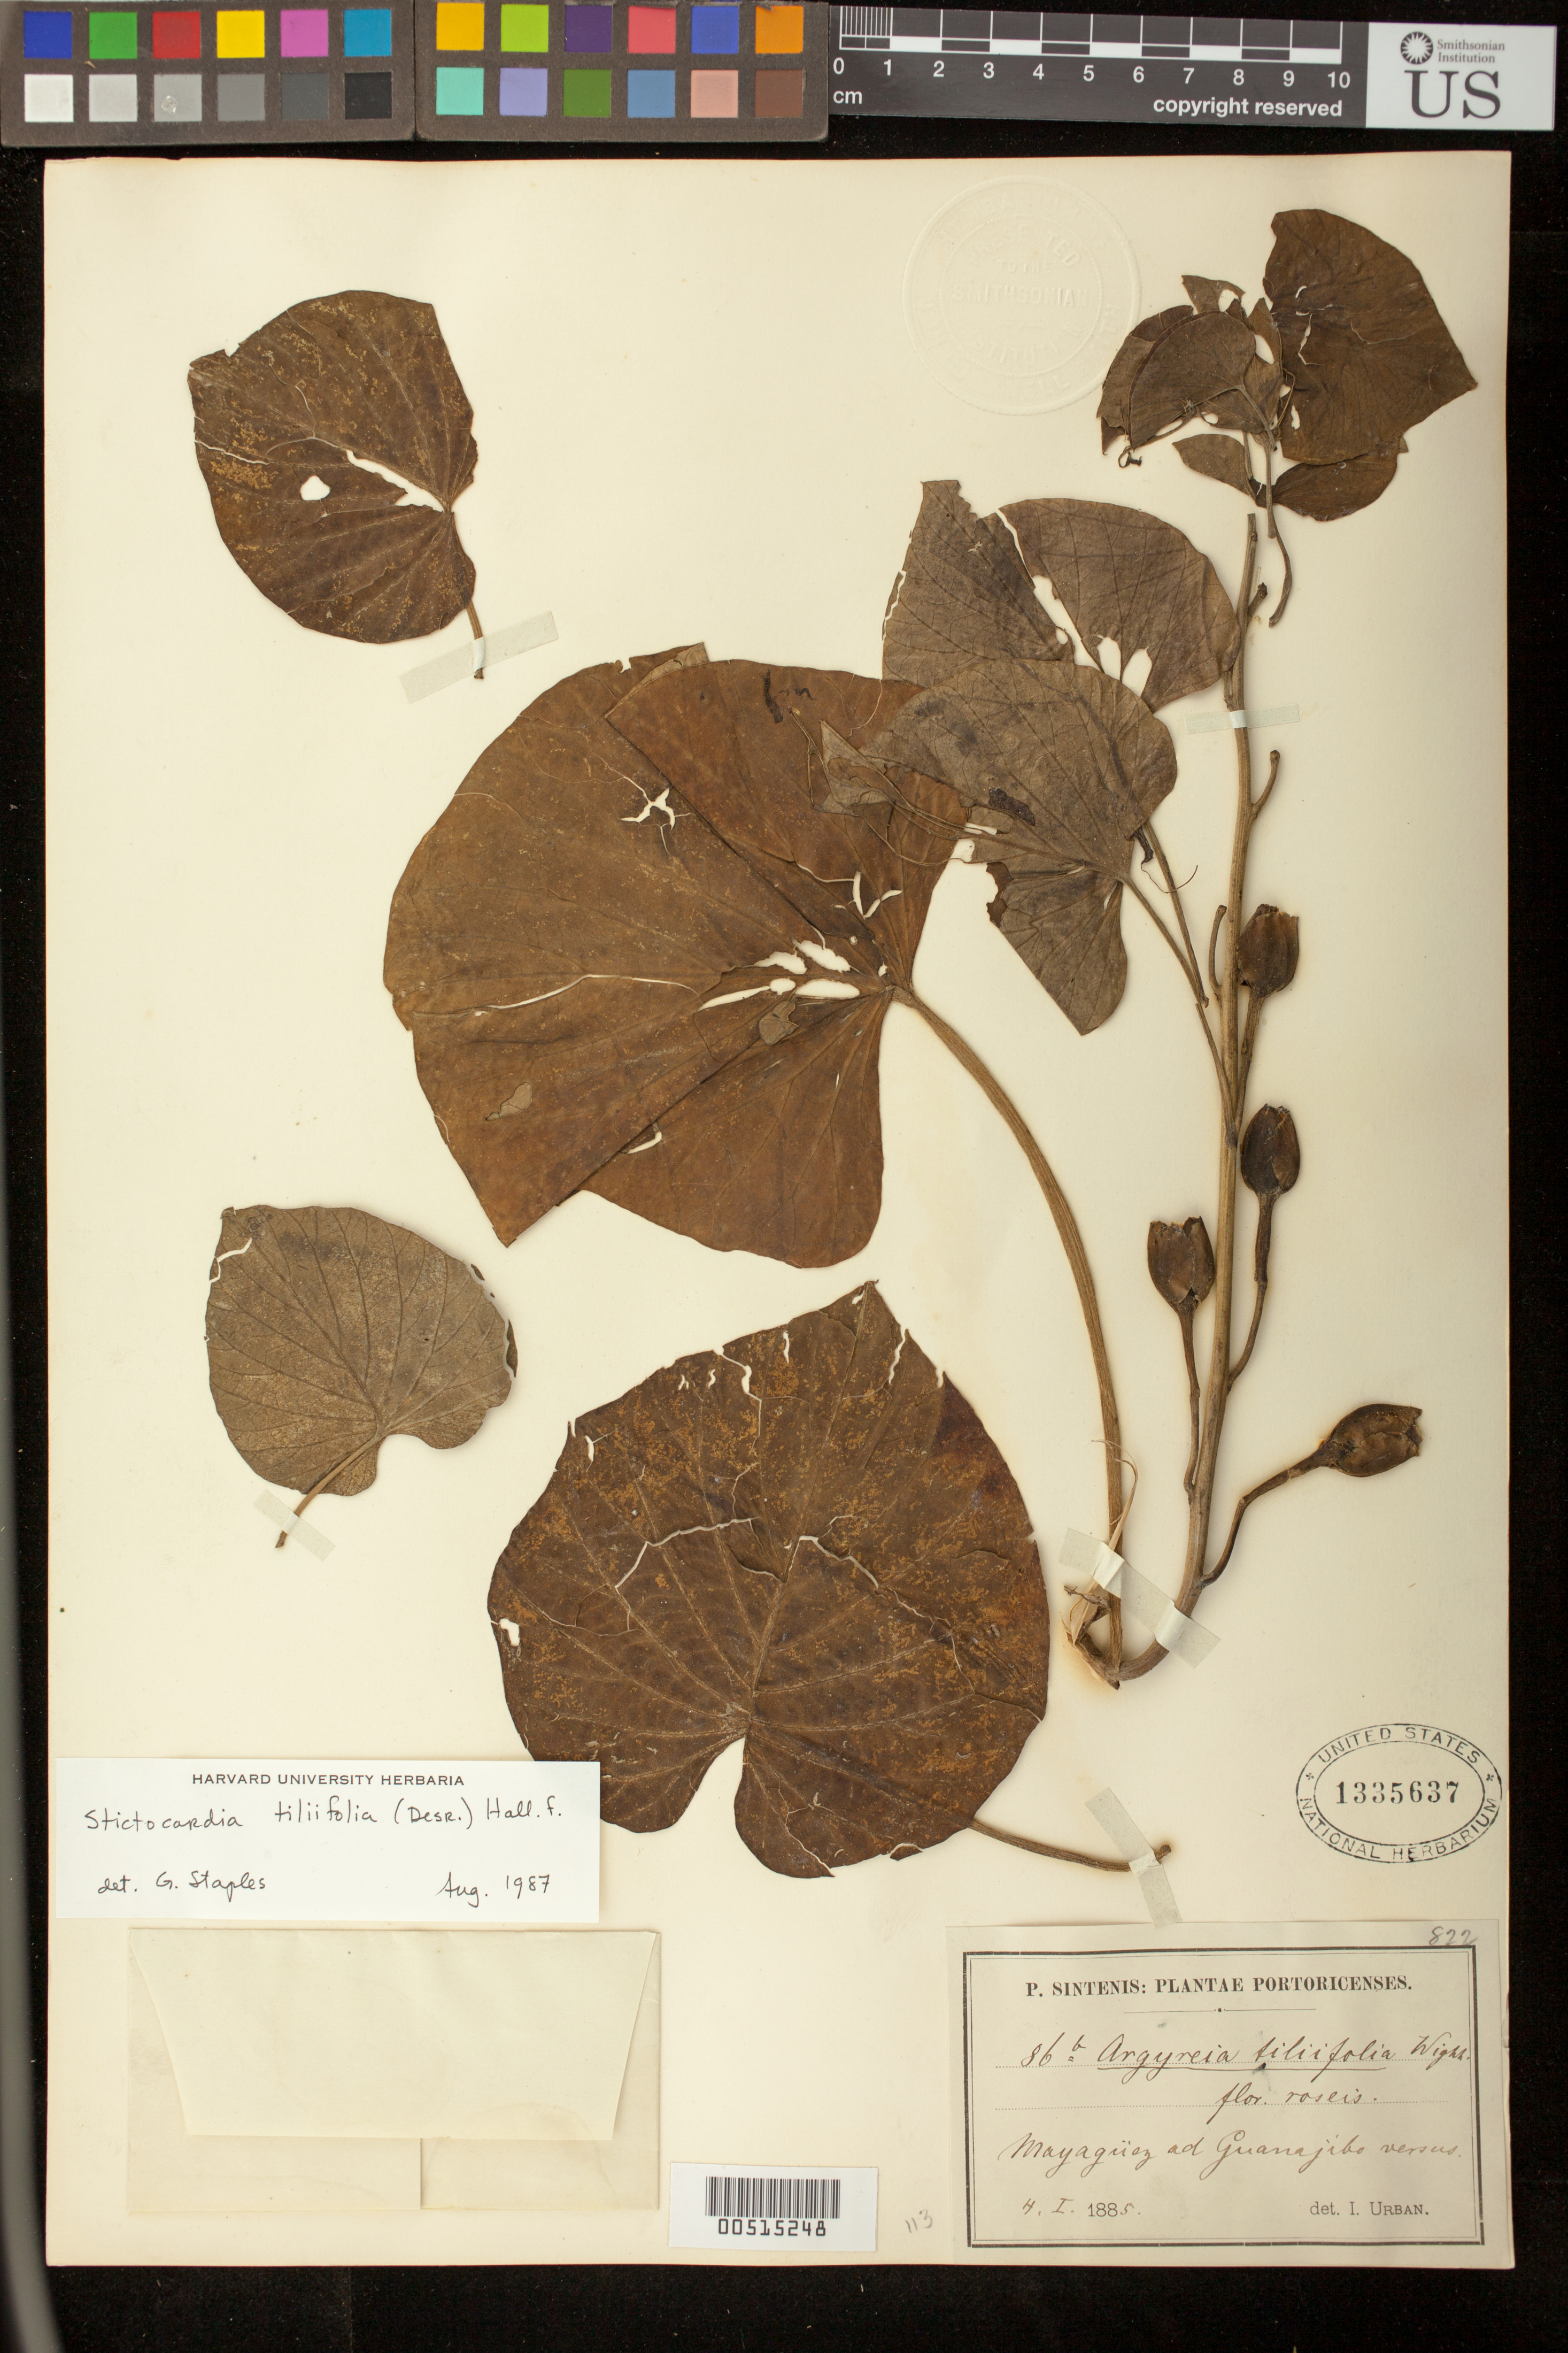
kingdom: Plantae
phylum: Tracheophyta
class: Magnoliopsida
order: Solanales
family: Convolvulaceae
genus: Stictocardia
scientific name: Stictocardia tiliifolia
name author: (Desr.) Hallier f.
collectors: P. Sintenis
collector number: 86b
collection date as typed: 04 Jan 1885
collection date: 1885-01-04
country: Puerto Rico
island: Greater Antilles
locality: Mayaqüez ad Guanajibo versus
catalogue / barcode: US 1335637